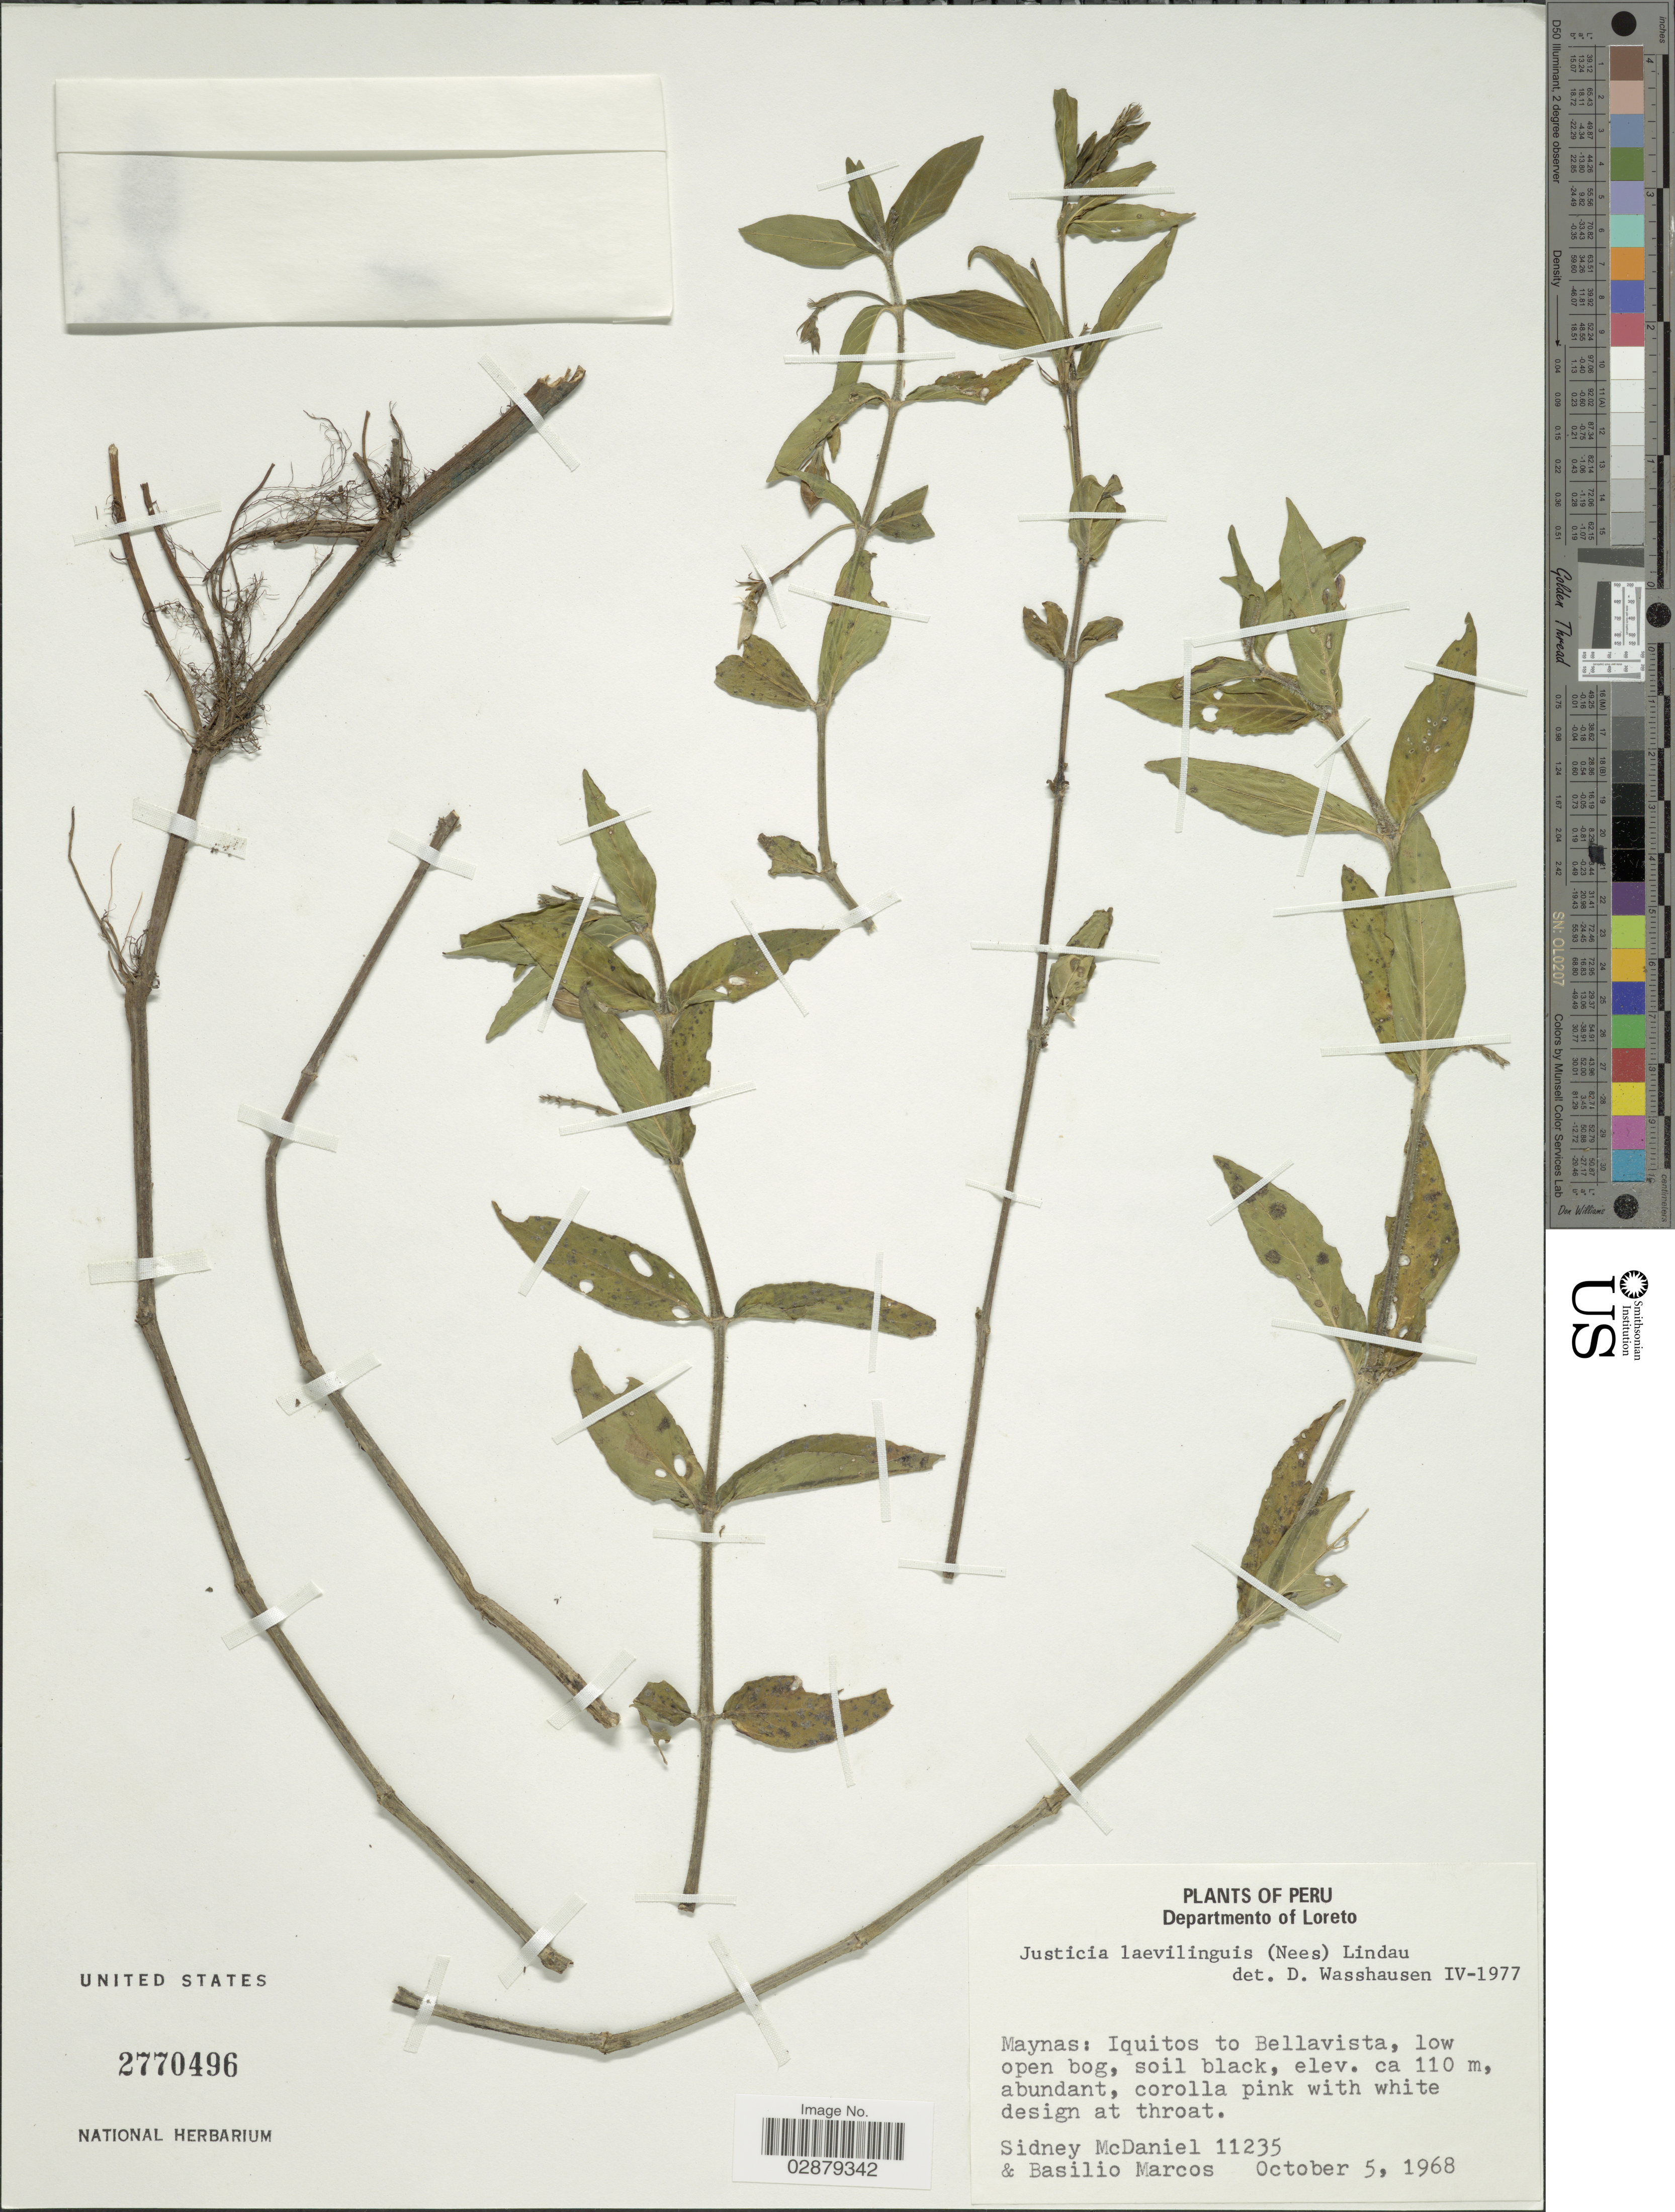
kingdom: Plantae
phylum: Tracheophyta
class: Magnoliopsida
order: Lamiales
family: Acanthaceae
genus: Justicia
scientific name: Justicia laevilinguis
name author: (Nees) Lindau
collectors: S. McDaniel & B. Marcos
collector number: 11235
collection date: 1968-10-05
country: Peru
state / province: Loreto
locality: Departmento of Loreto. Maynas: Iquitos to Bellavista.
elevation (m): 110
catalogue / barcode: US 2770496